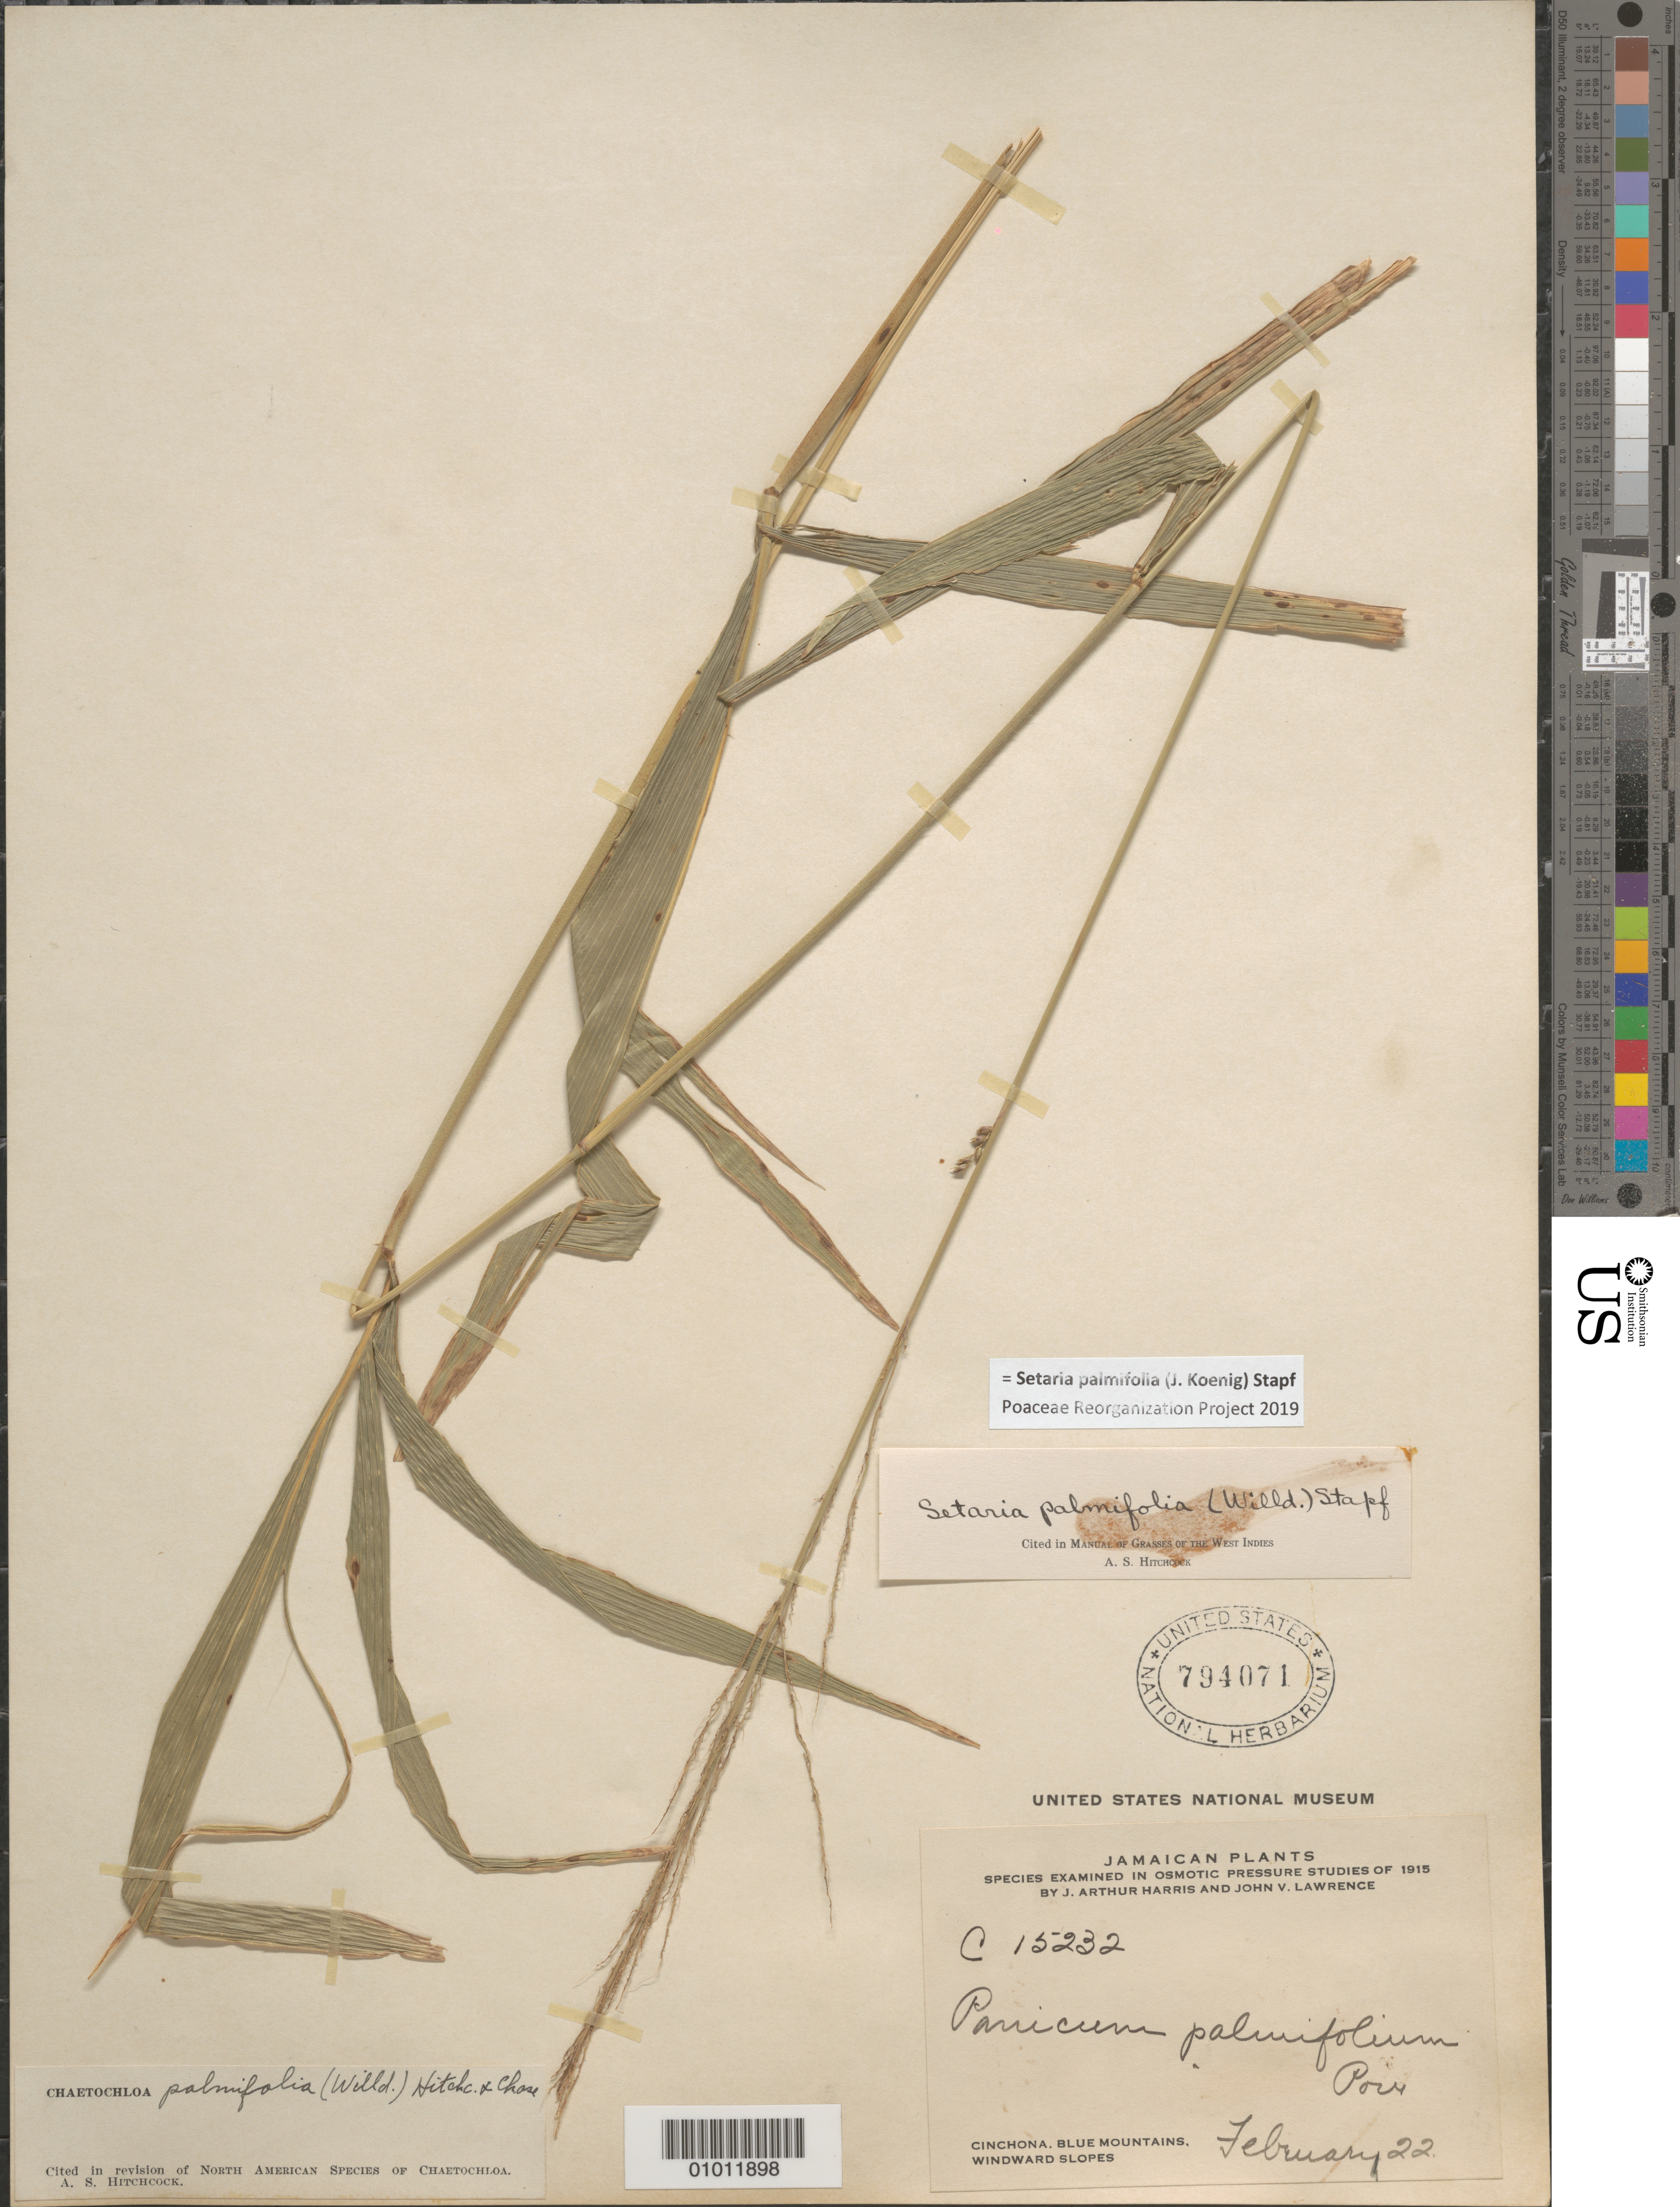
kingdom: Plantae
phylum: Tracheophyta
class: Liliopsida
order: Poales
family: Poaceae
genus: Setaria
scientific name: Setaria palmifolia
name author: (J. Koenig) Stapf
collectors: J. A. Harris & J. Lawrence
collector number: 15232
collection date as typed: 22 Feb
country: Jamaica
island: Jamaica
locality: Cinchona, Blue Mountains, Windward Slopes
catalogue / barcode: US 794071